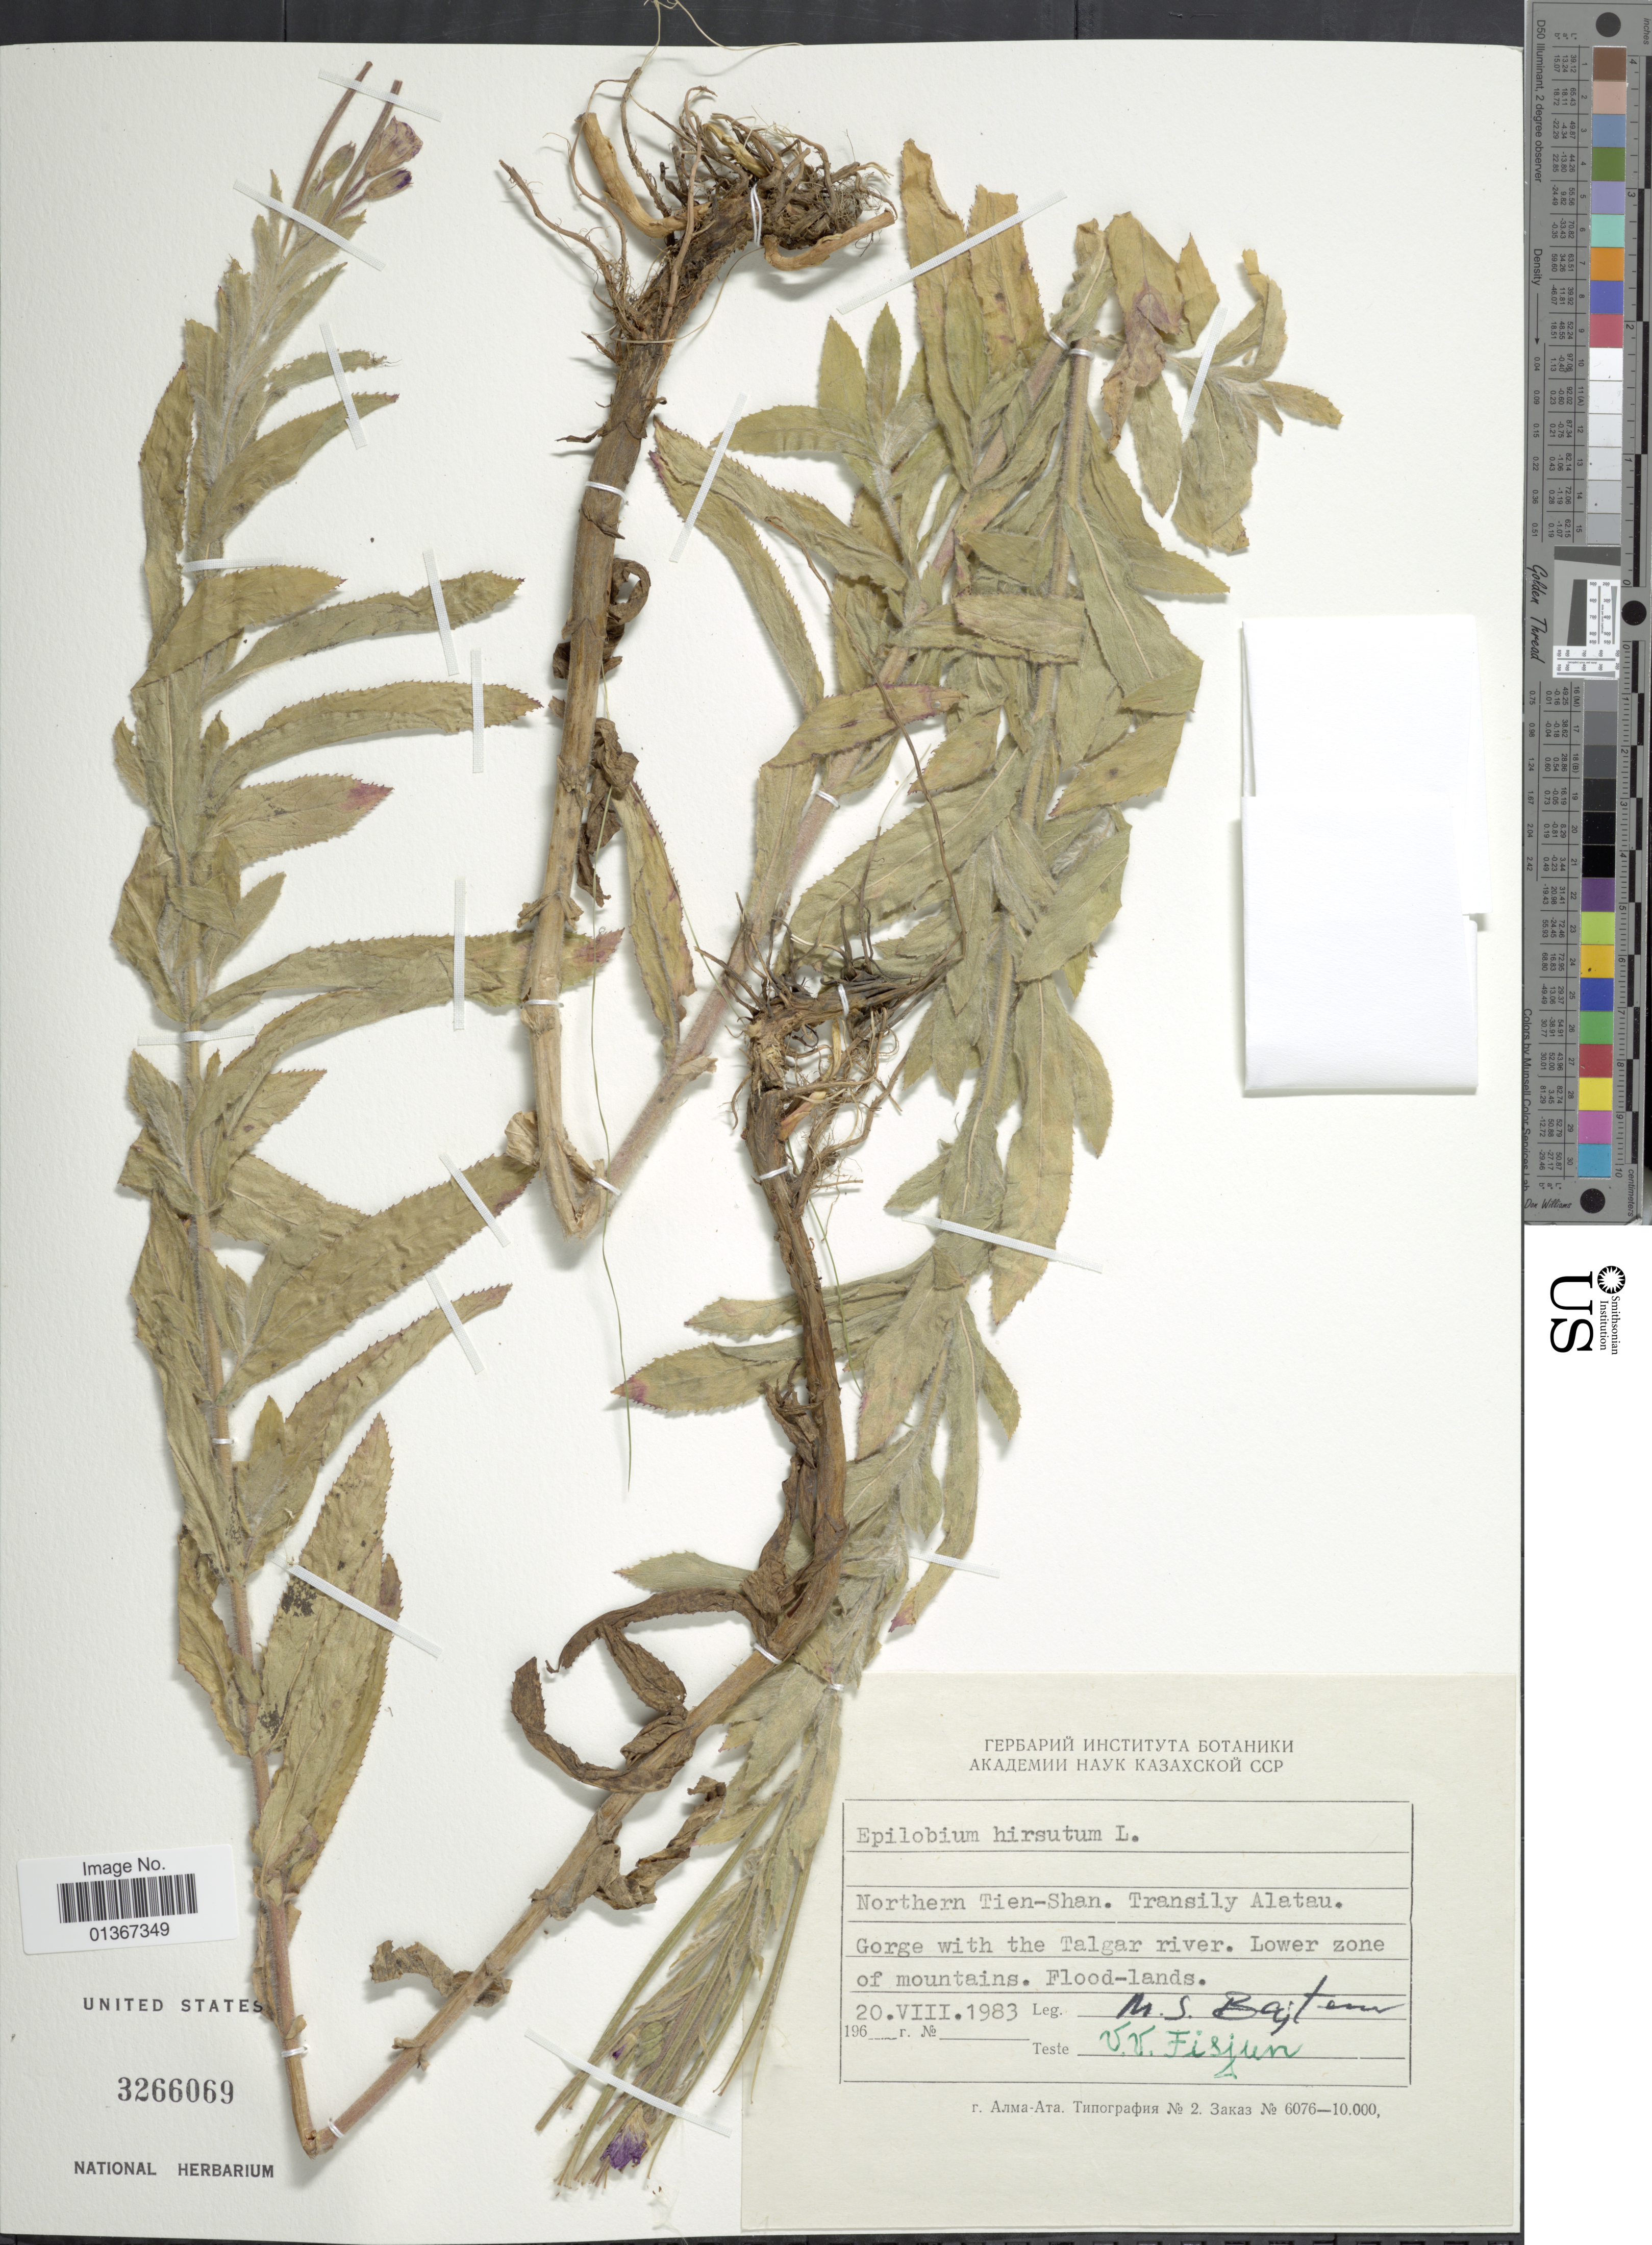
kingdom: Plantae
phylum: Tracheophyta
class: Magnoliopsida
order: Myrtales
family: Onagraceae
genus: Epilobium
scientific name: Epilobium hirsutum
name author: L.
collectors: M. Bajtenov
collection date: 1983-08-20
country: Kazakhstan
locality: Northern Tien-Shan. Transily Alatau. Gorge with the Talgar river.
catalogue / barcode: US 3266069